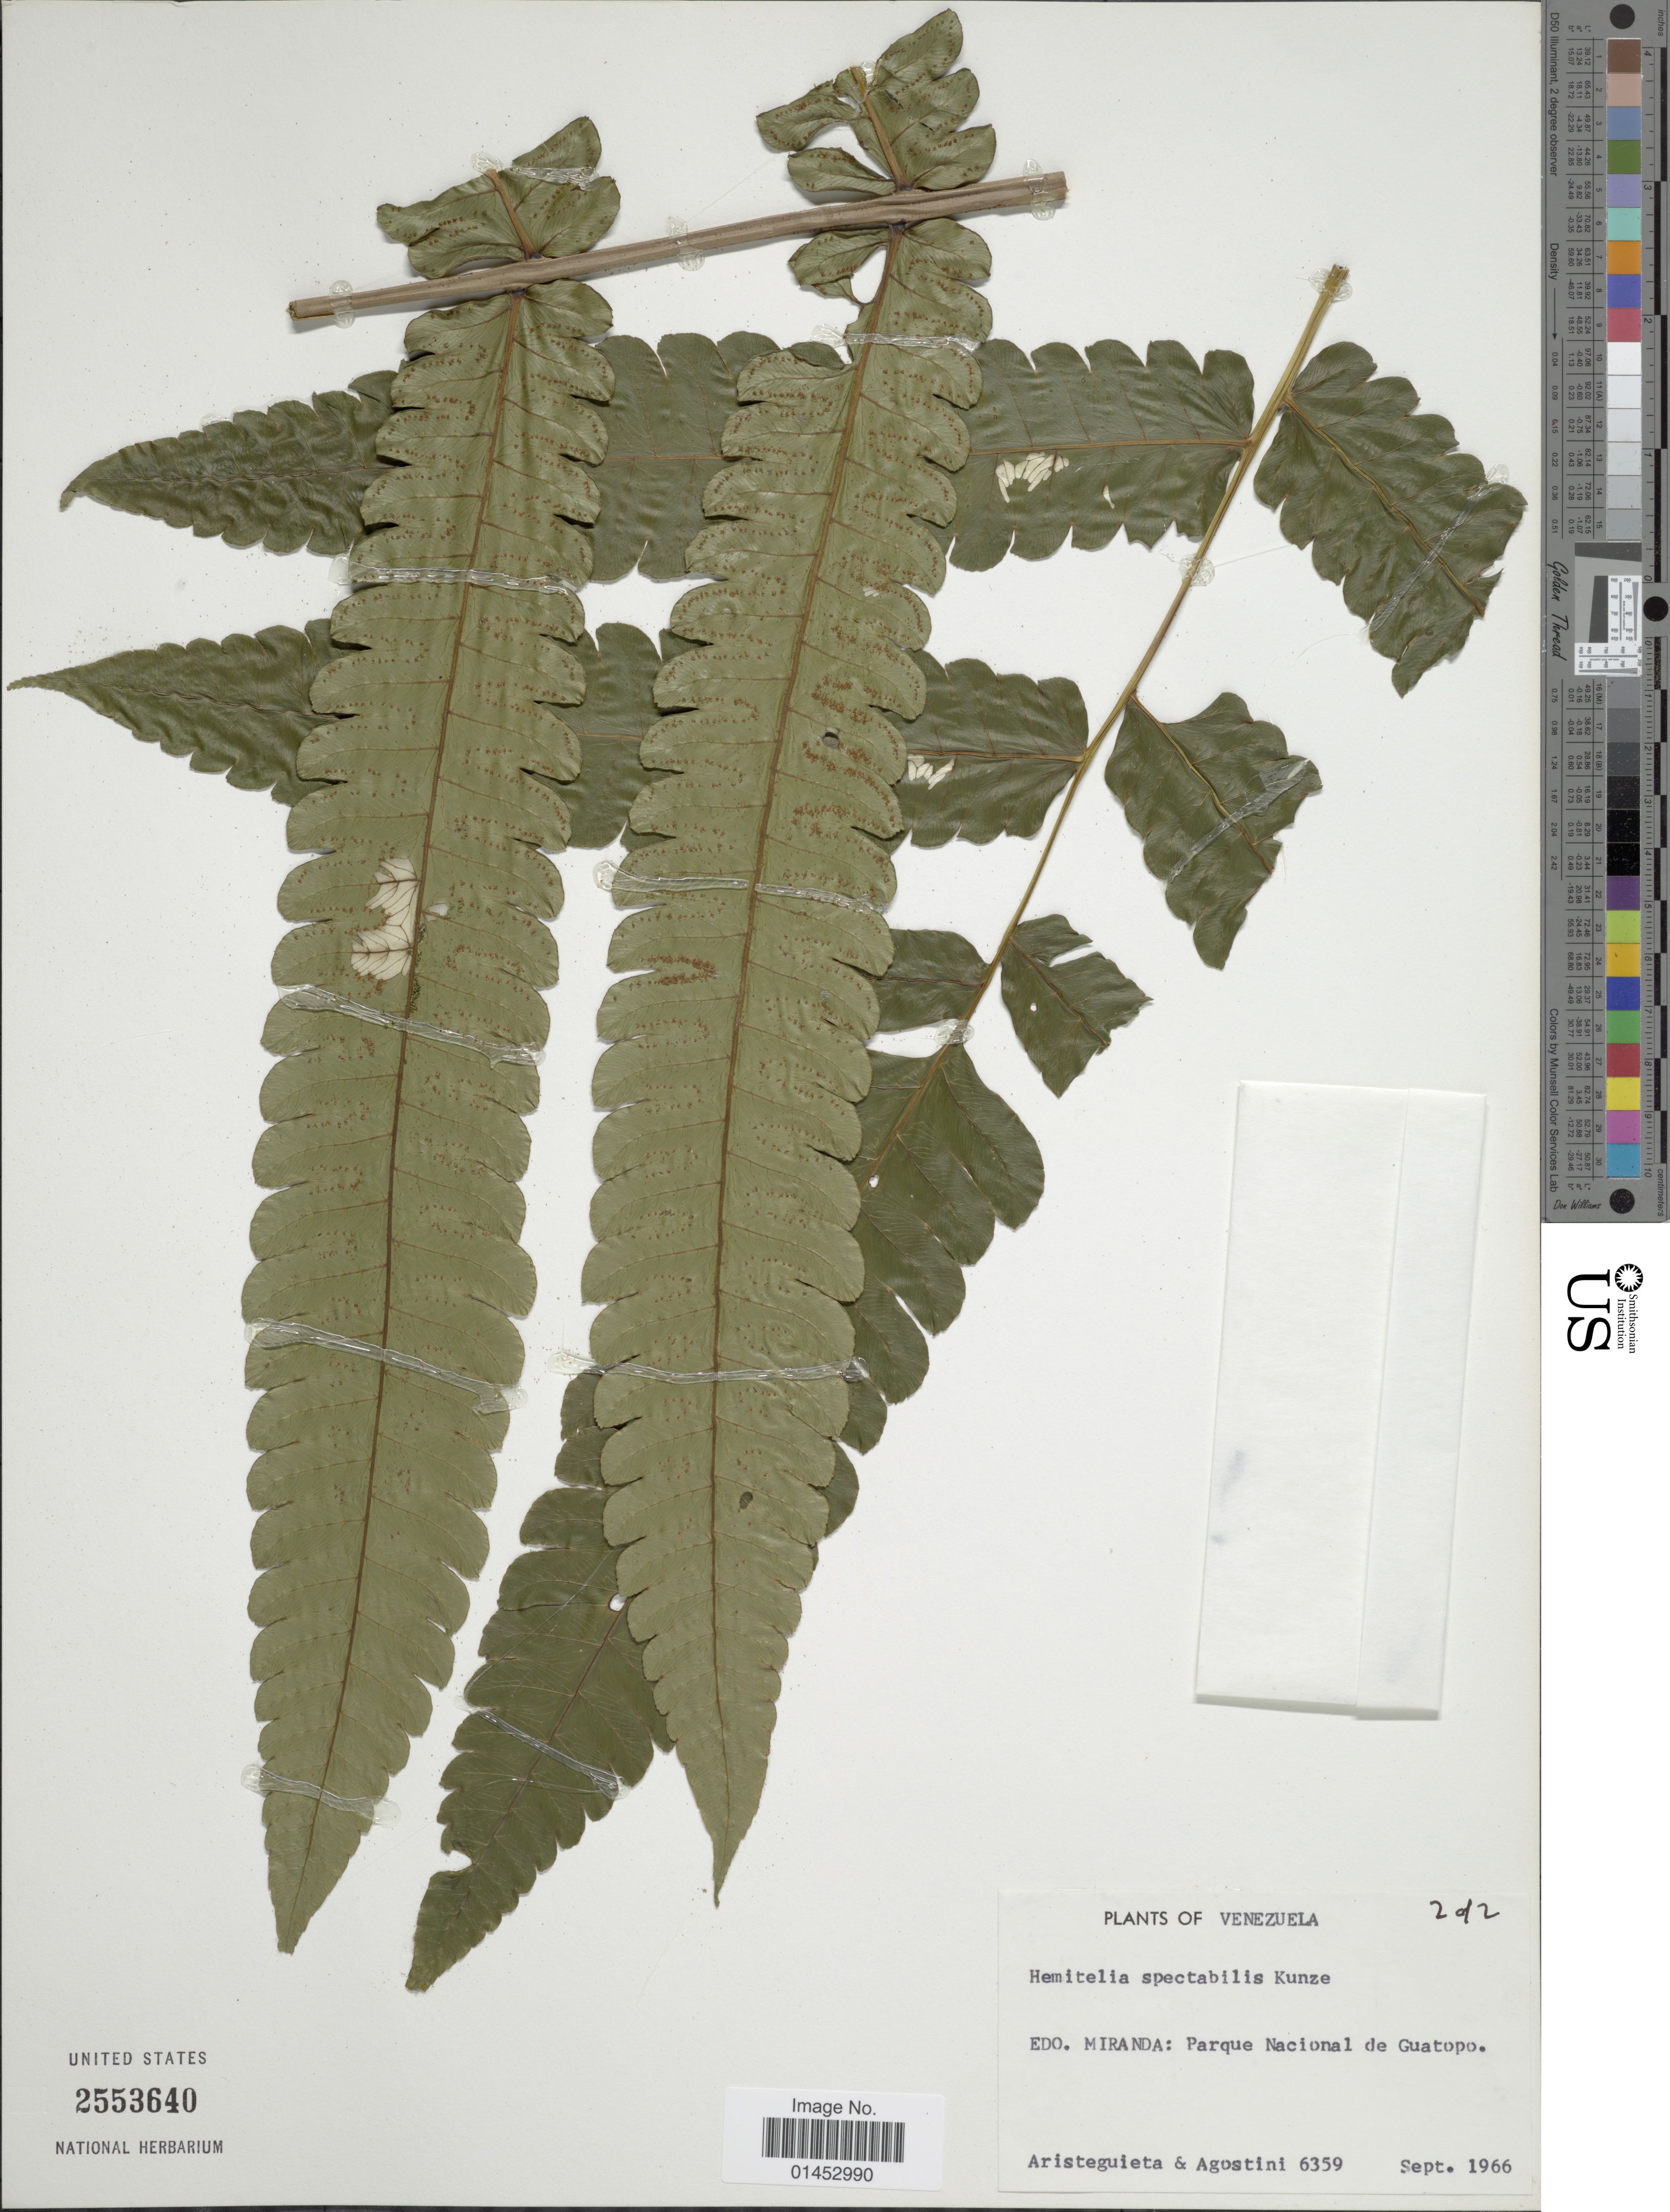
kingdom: Plantae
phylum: Tracheophyta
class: Polypodiopsida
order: Cyatheales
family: Cyatheaceae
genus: Cyathea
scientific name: Cyathea spectabilis var. spectabilis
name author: (Kunze) Domin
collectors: -. Aristeguieta & Agostini, --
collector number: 6359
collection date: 1966-09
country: Venezuela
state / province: Miranda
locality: Parque Nacional de Guatopo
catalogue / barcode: US 2553640